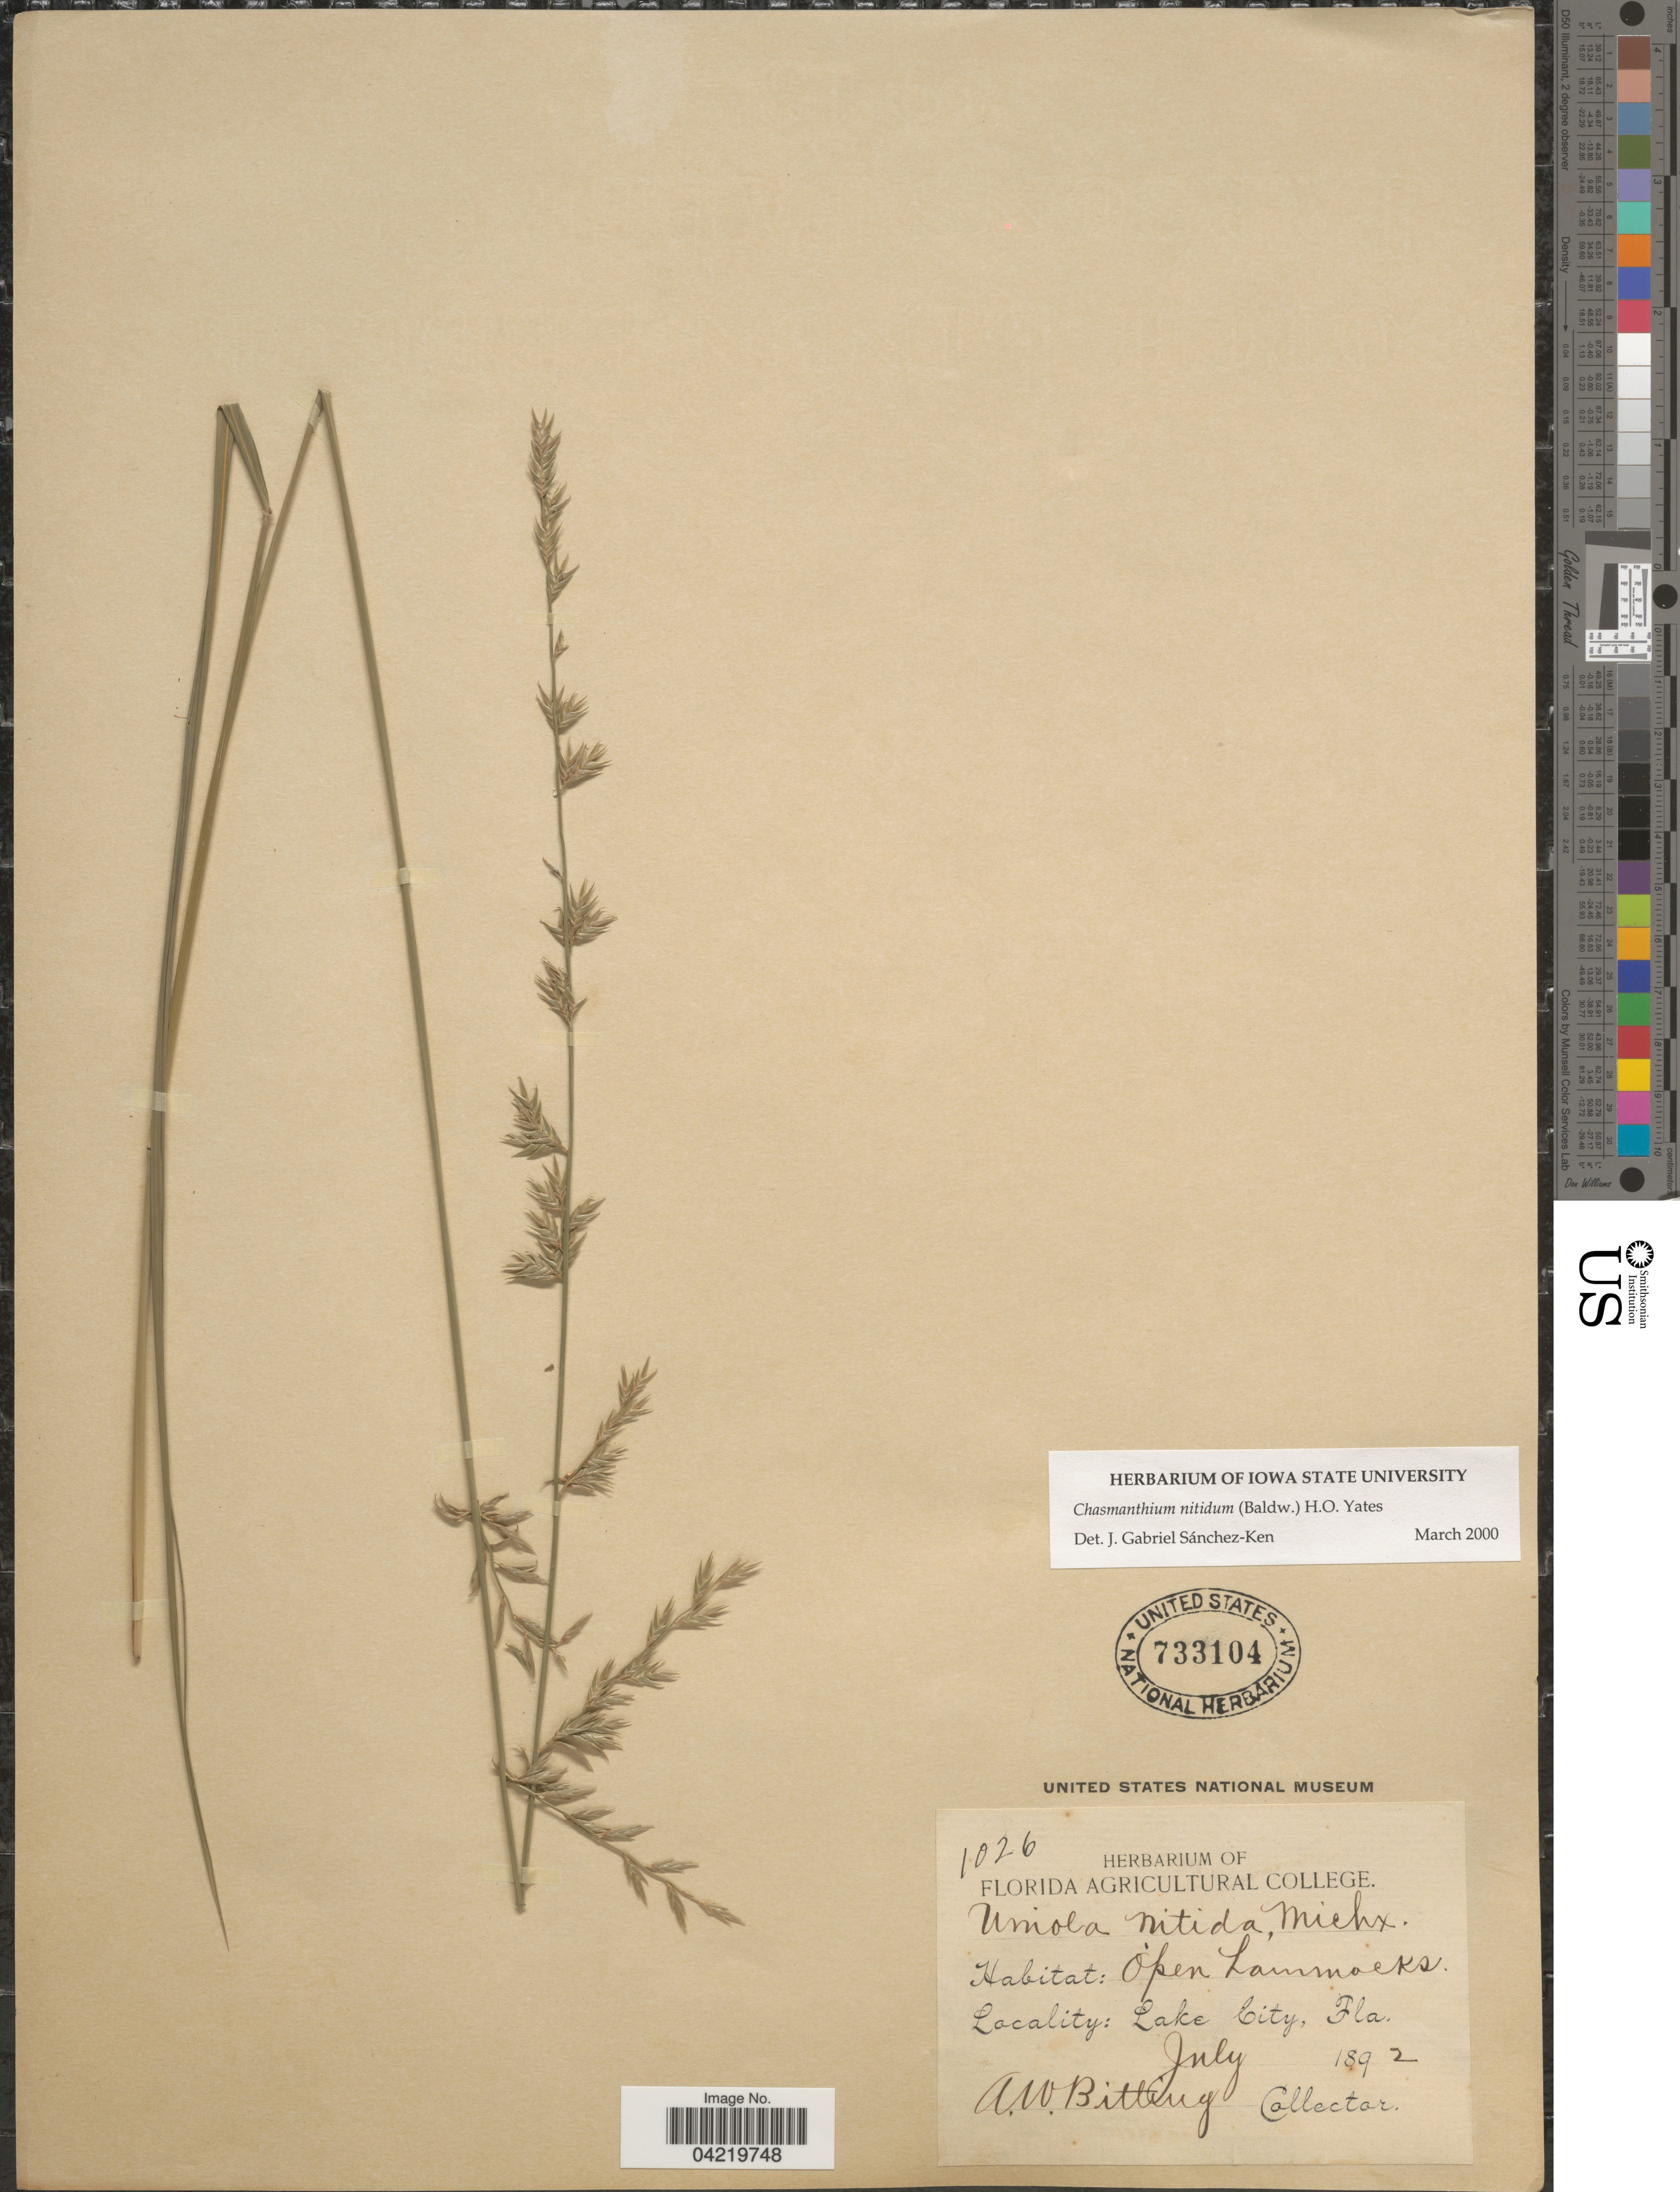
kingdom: Plantae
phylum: Tracheophyta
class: Liliopsida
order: Poales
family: Poaceae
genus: Chasmanthium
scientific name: Chasmanthium nitidum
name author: (Baldwin ex Elliott) H.O. Yates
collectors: A. Bitting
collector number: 1026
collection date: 1892-07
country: United States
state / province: Florida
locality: Lake City.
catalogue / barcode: US 733104